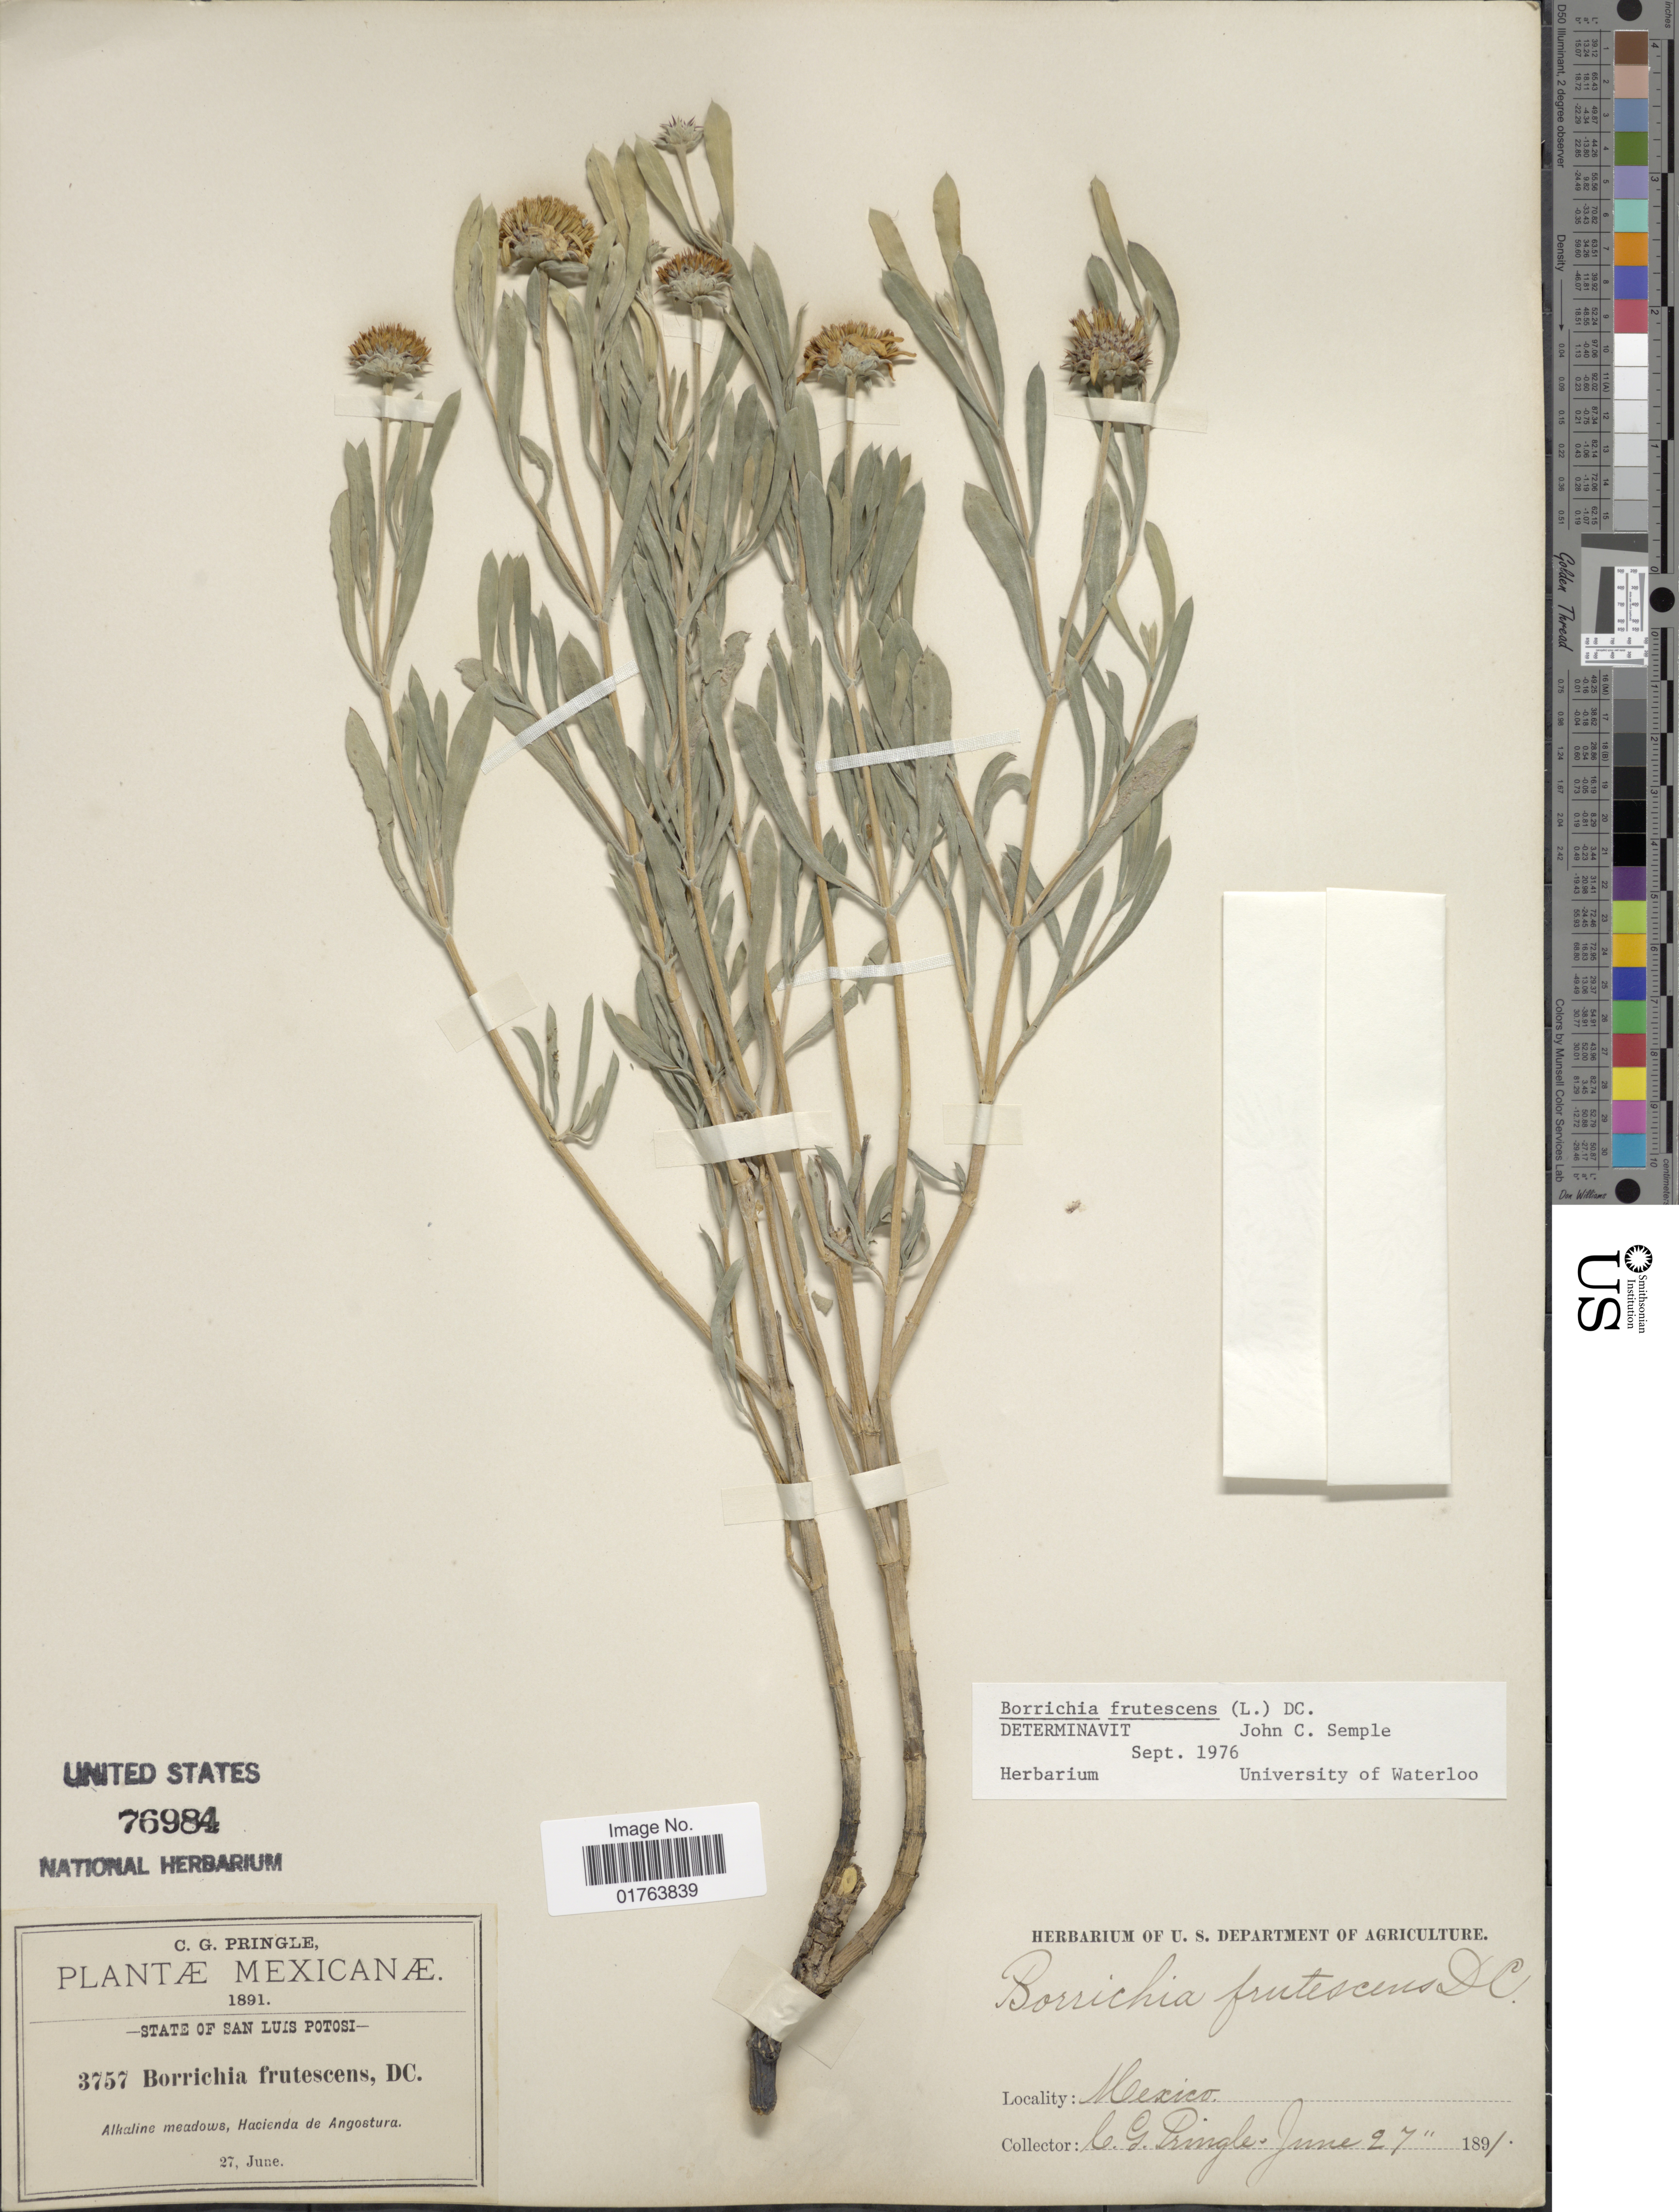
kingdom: Plantae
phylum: Tracheophyta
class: Magnoliopsida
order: Asterales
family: Asteraceae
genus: Borrichia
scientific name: Borrichia frutescens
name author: (L.) DC.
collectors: C. G. Pringle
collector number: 3757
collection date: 1891-06-27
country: Mexico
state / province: San Luis Potosí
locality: Alkaline meadows, Hacienda de Angostura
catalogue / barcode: US 76984